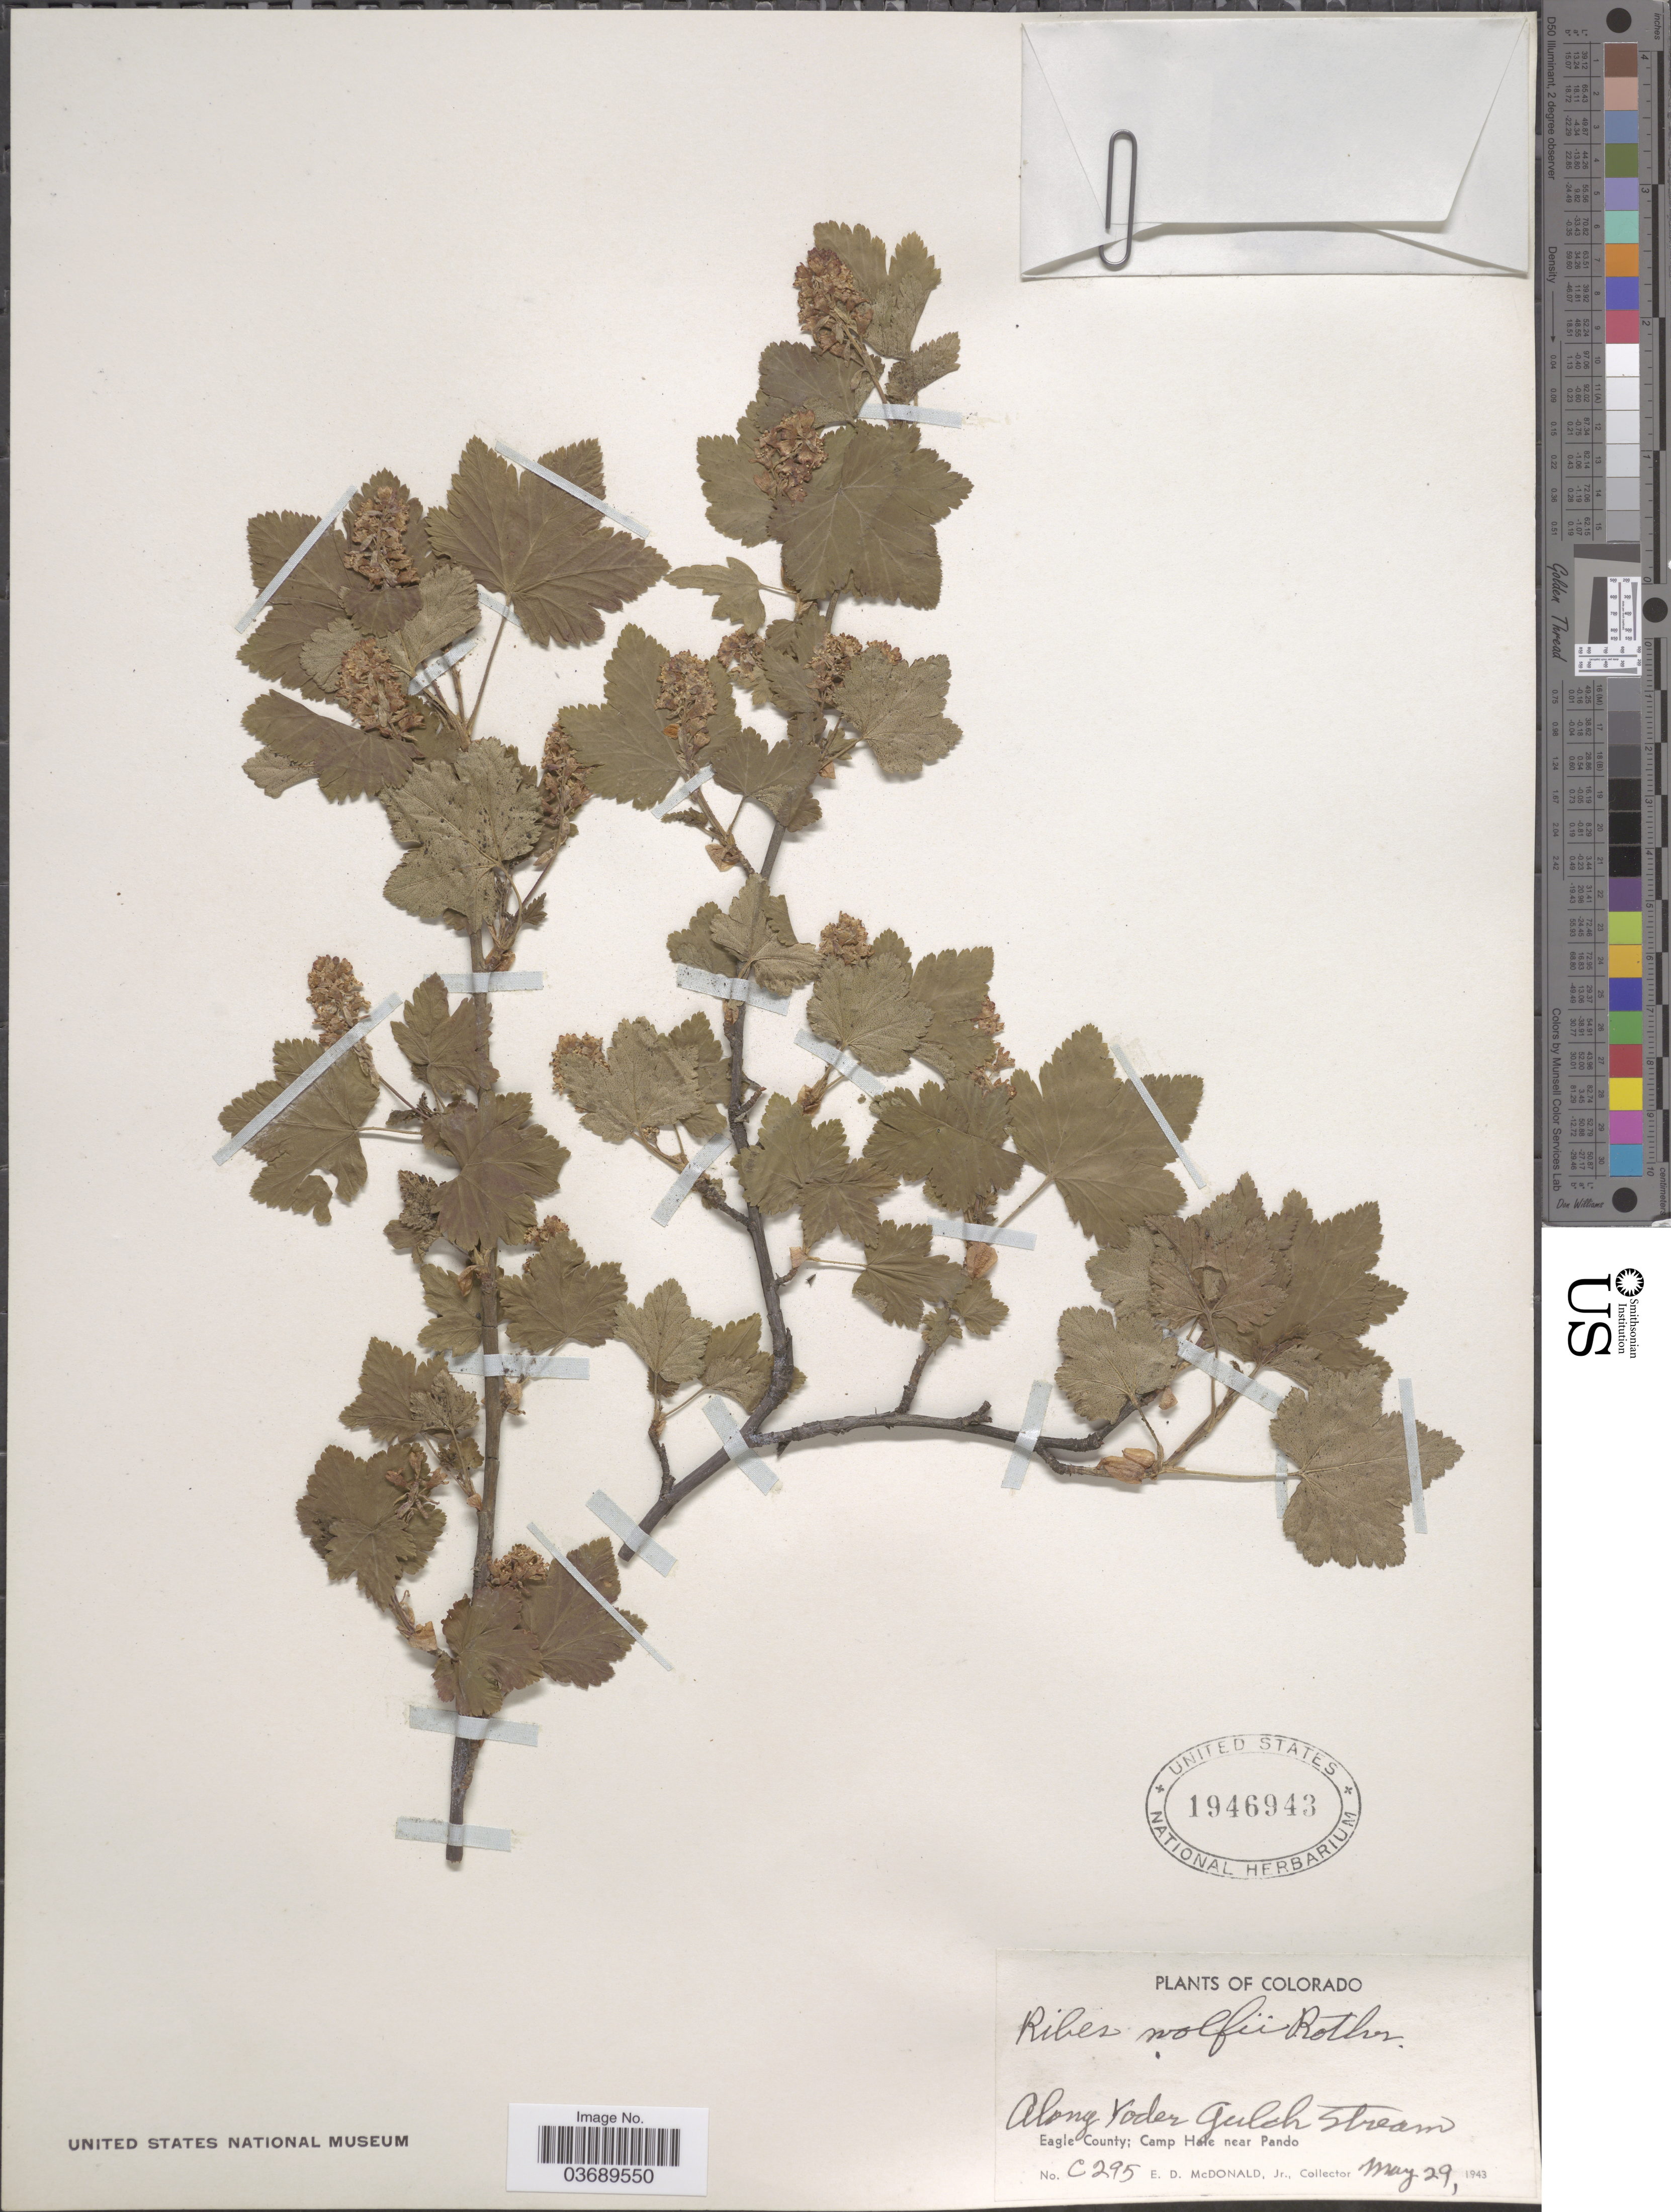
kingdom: Plantae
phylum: Tracheophyta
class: Magnoliopsida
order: Saxifragales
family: Grossulariaceae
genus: Ribes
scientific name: Ribes wolfii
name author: Rothr.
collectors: E. D. McDonald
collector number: C295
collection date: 1943-05-29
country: United States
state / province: Colorado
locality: Along Yoder Gulch Stream. Eagle County; Camp Hale near Pando.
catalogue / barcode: US 1946943